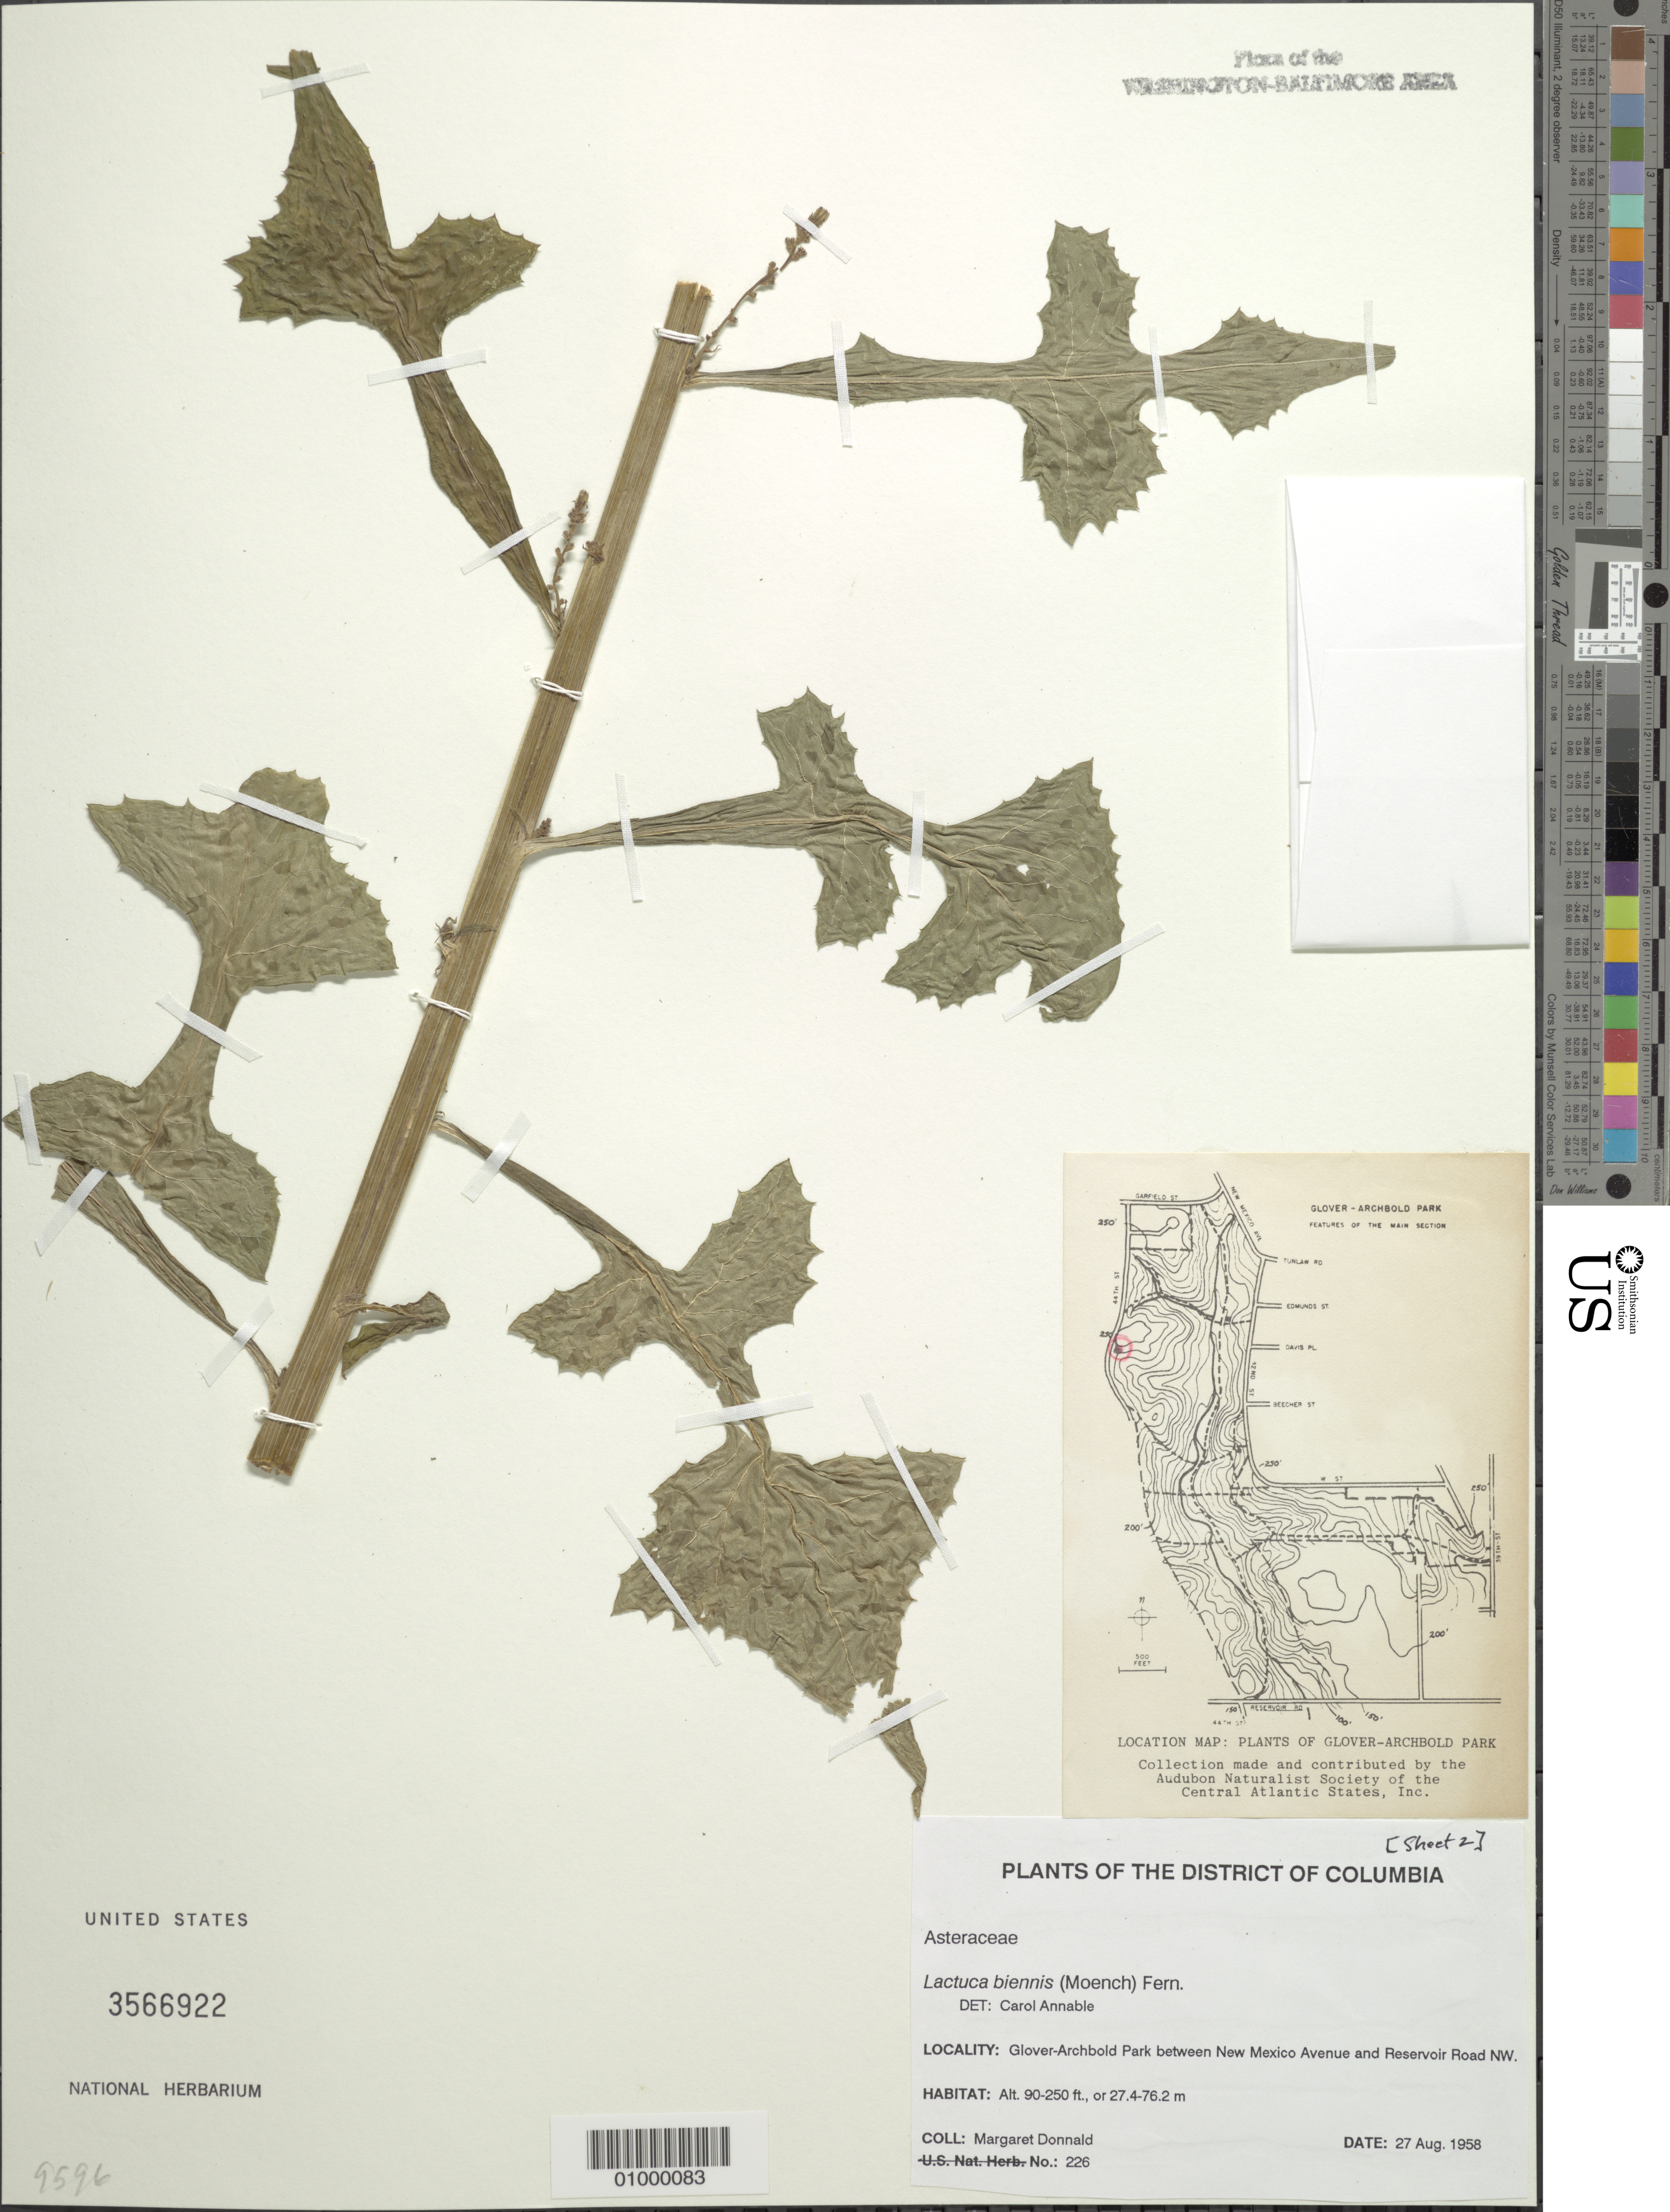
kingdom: Plantae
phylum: Tracheophyta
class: Magnoliopsida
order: Asterales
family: Asteraceae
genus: Lactuca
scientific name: Lactuca biennis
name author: (Moench) Fernald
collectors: M. Donnald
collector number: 226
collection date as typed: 27 Aug 1958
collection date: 1958-08-27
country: United States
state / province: District of Columbia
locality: Glover-Archbold Park between New Mexico Avenue and Reservoir Road NW.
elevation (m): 27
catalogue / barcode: US 3566922